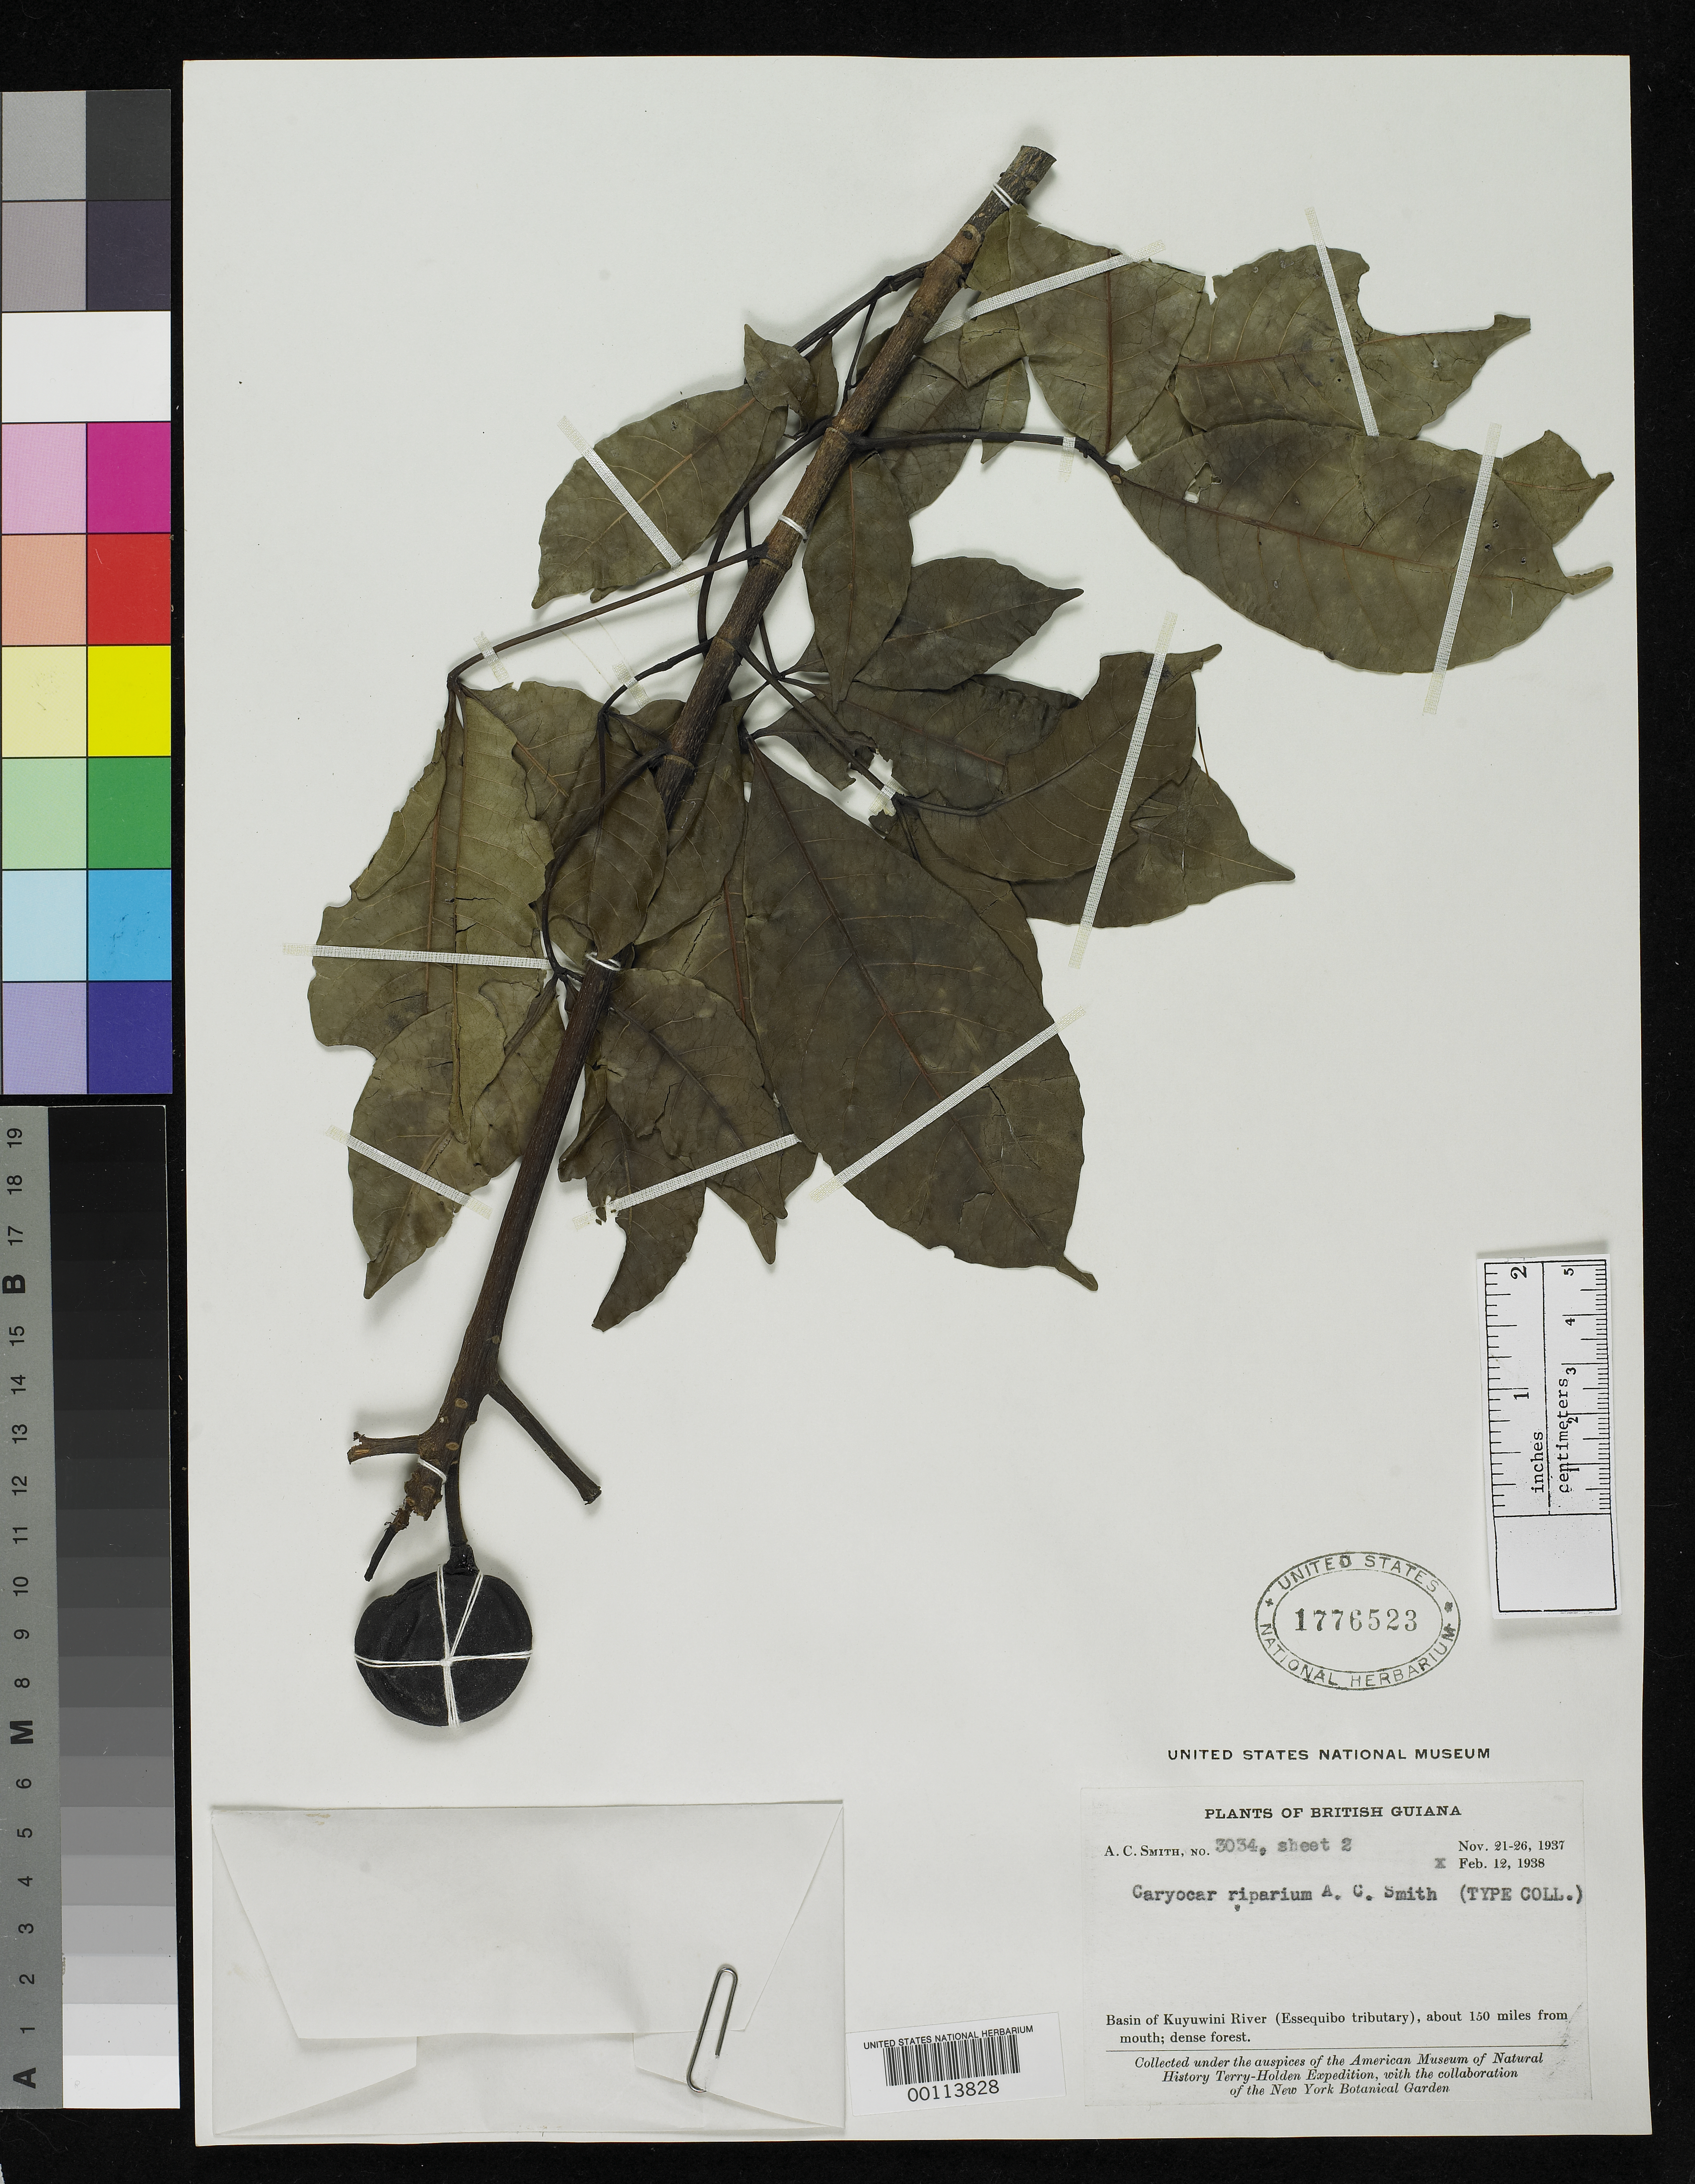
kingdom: Plantae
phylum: Tracheophyta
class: Magnoliopsida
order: Malpighiales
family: Caryocaraceae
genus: Caryocar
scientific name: Caryocar riparium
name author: A.C. Sm.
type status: Isotype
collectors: A. C. Smith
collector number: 3034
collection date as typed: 12 Feb 1938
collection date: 1938-02-12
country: Guyana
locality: Basin of Kuyuwini River, Essequibo tributary, ca. 150 mi from mouth.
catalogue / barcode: US 1776523